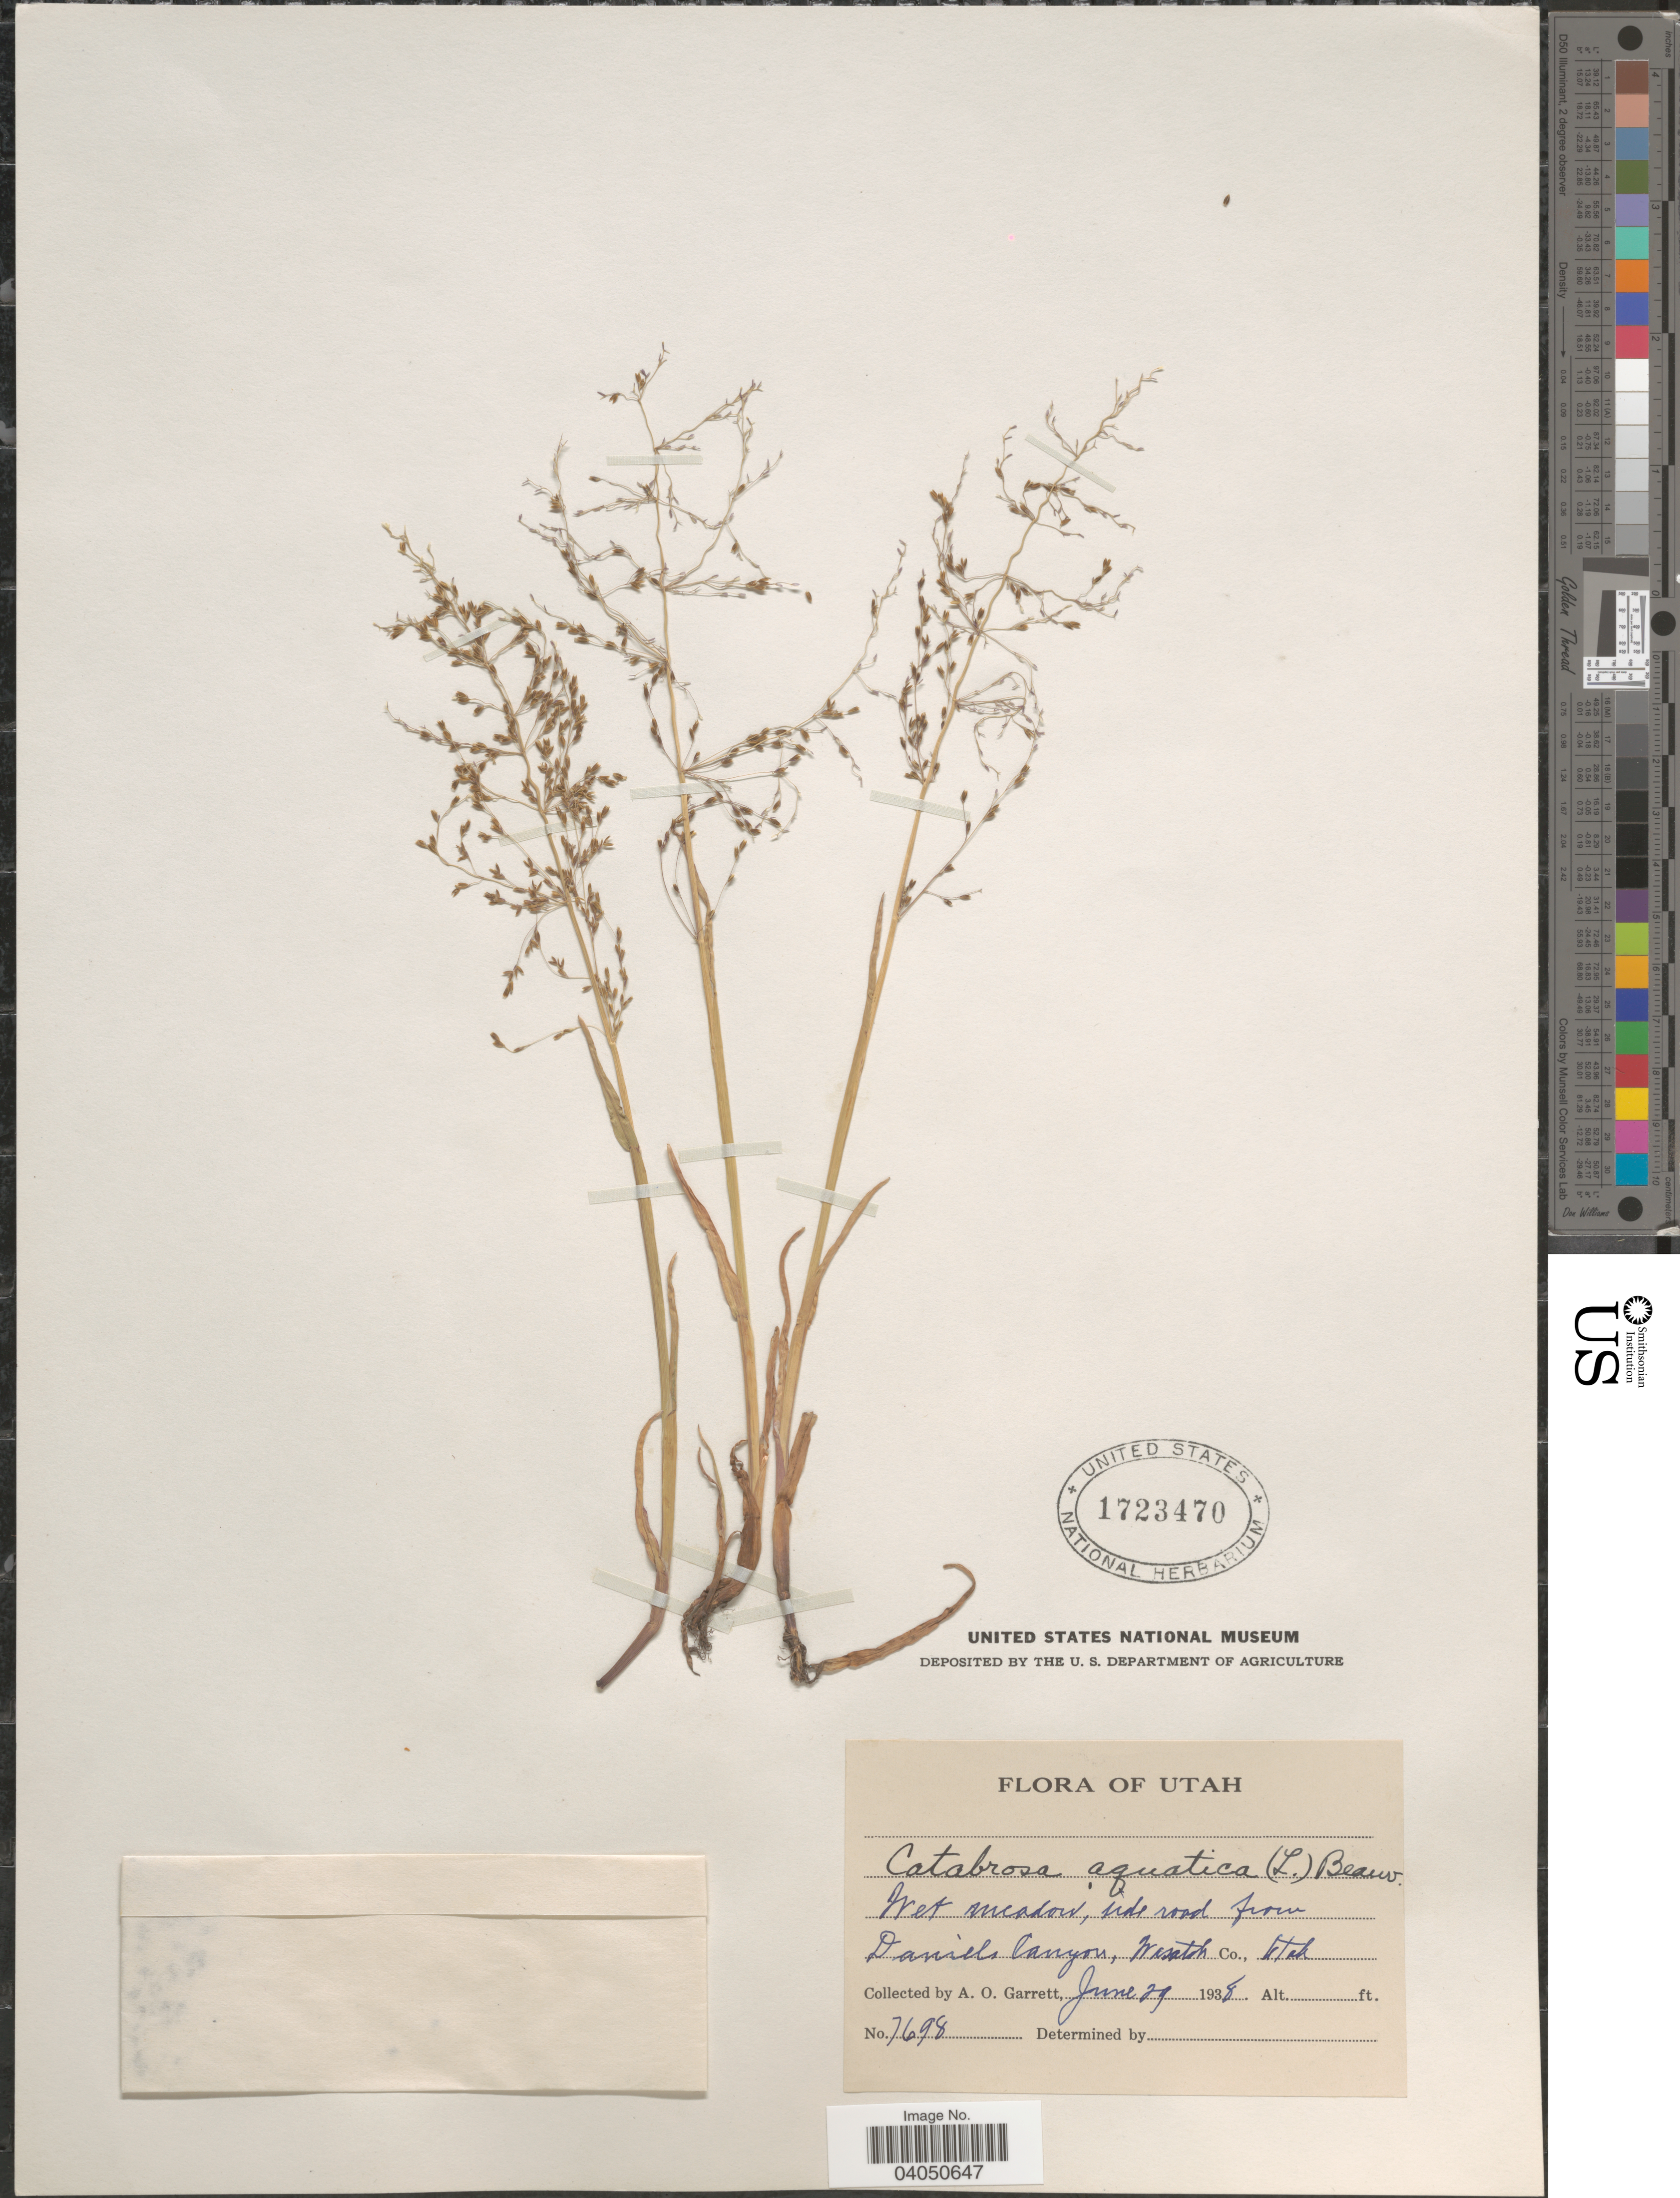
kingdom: Plantae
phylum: Tracheophyta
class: Liliopsida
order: Poales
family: Poaceae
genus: Catabrosa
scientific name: Catabrosa aquatica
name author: (L.) P. Beauv.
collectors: A. O. Garrett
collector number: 7698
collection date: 1938-06-29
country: United States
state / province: Utah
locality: Wet meadow, side road from Daniels Canyon, Wasatch Co.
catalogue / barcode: US 1723470